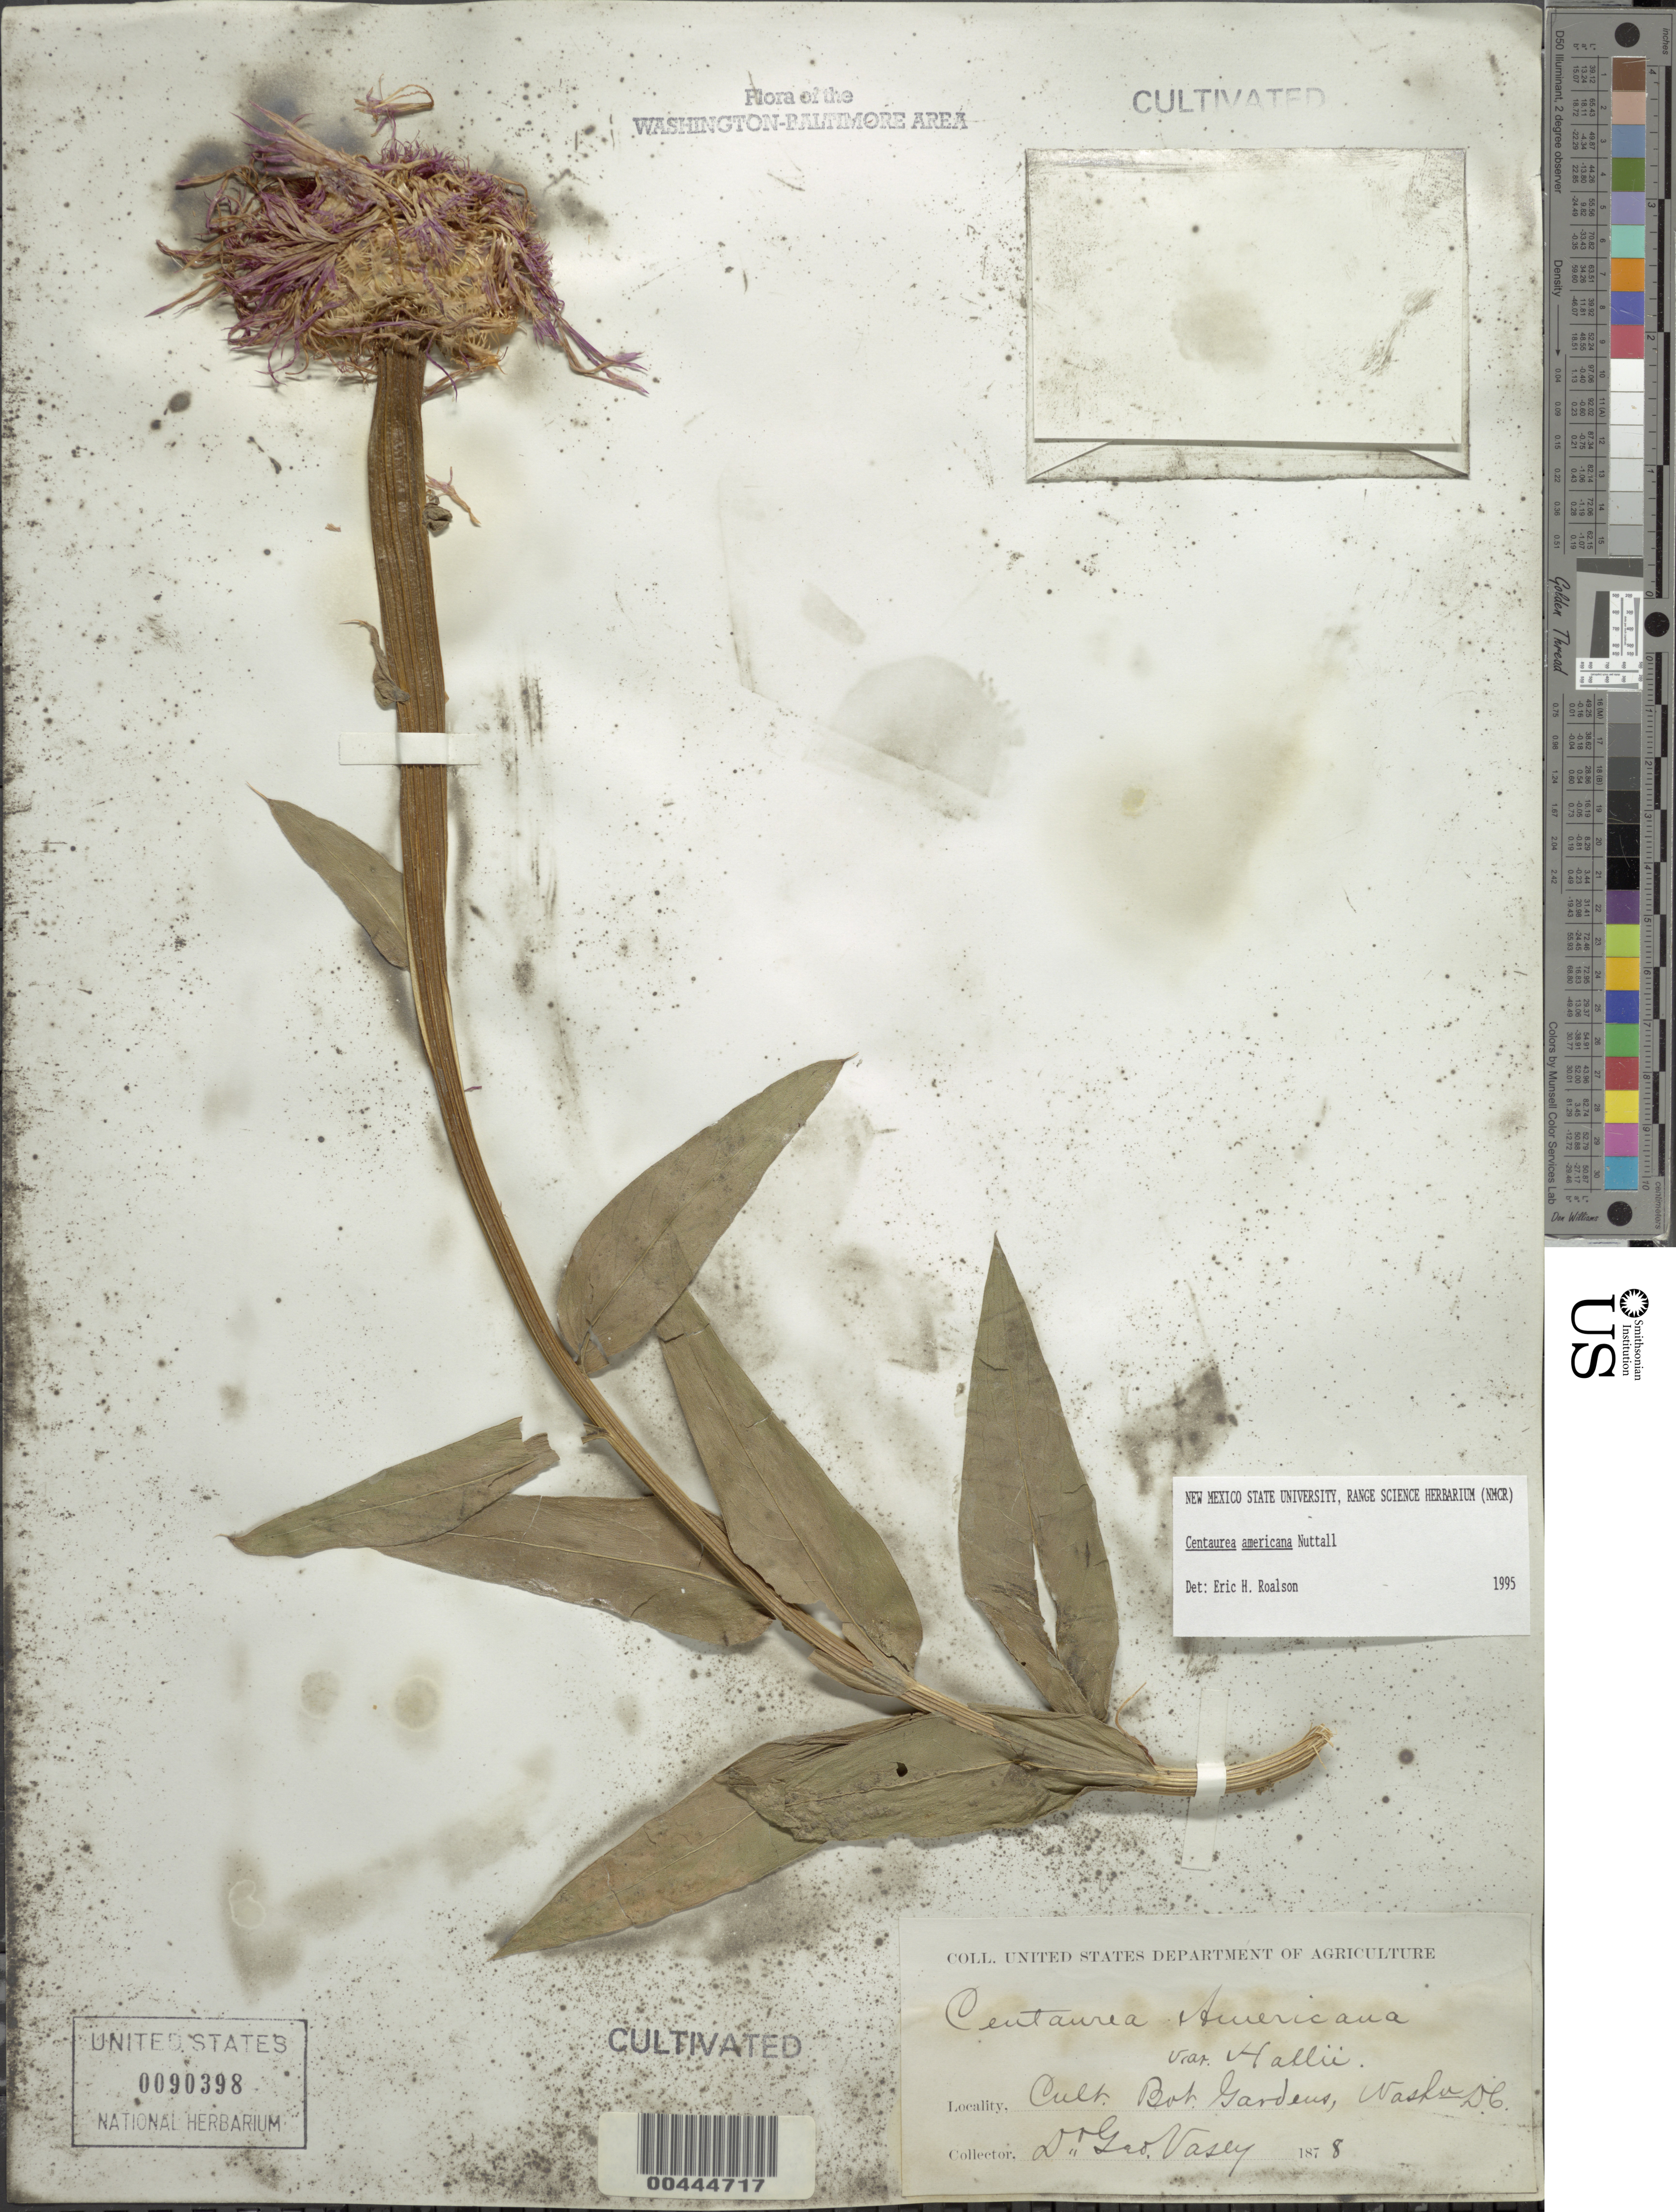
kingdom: Plantae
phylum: Tracheophyta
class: Magnoliopsida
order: Asterales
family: Asteraceae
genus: Centaurea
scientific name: Centaurea melitensis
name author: L.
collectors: G. Vasey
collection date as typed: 1878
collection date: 1878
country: United States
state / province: District of Columbia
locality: Washington, D.C.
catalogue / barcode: US 90398